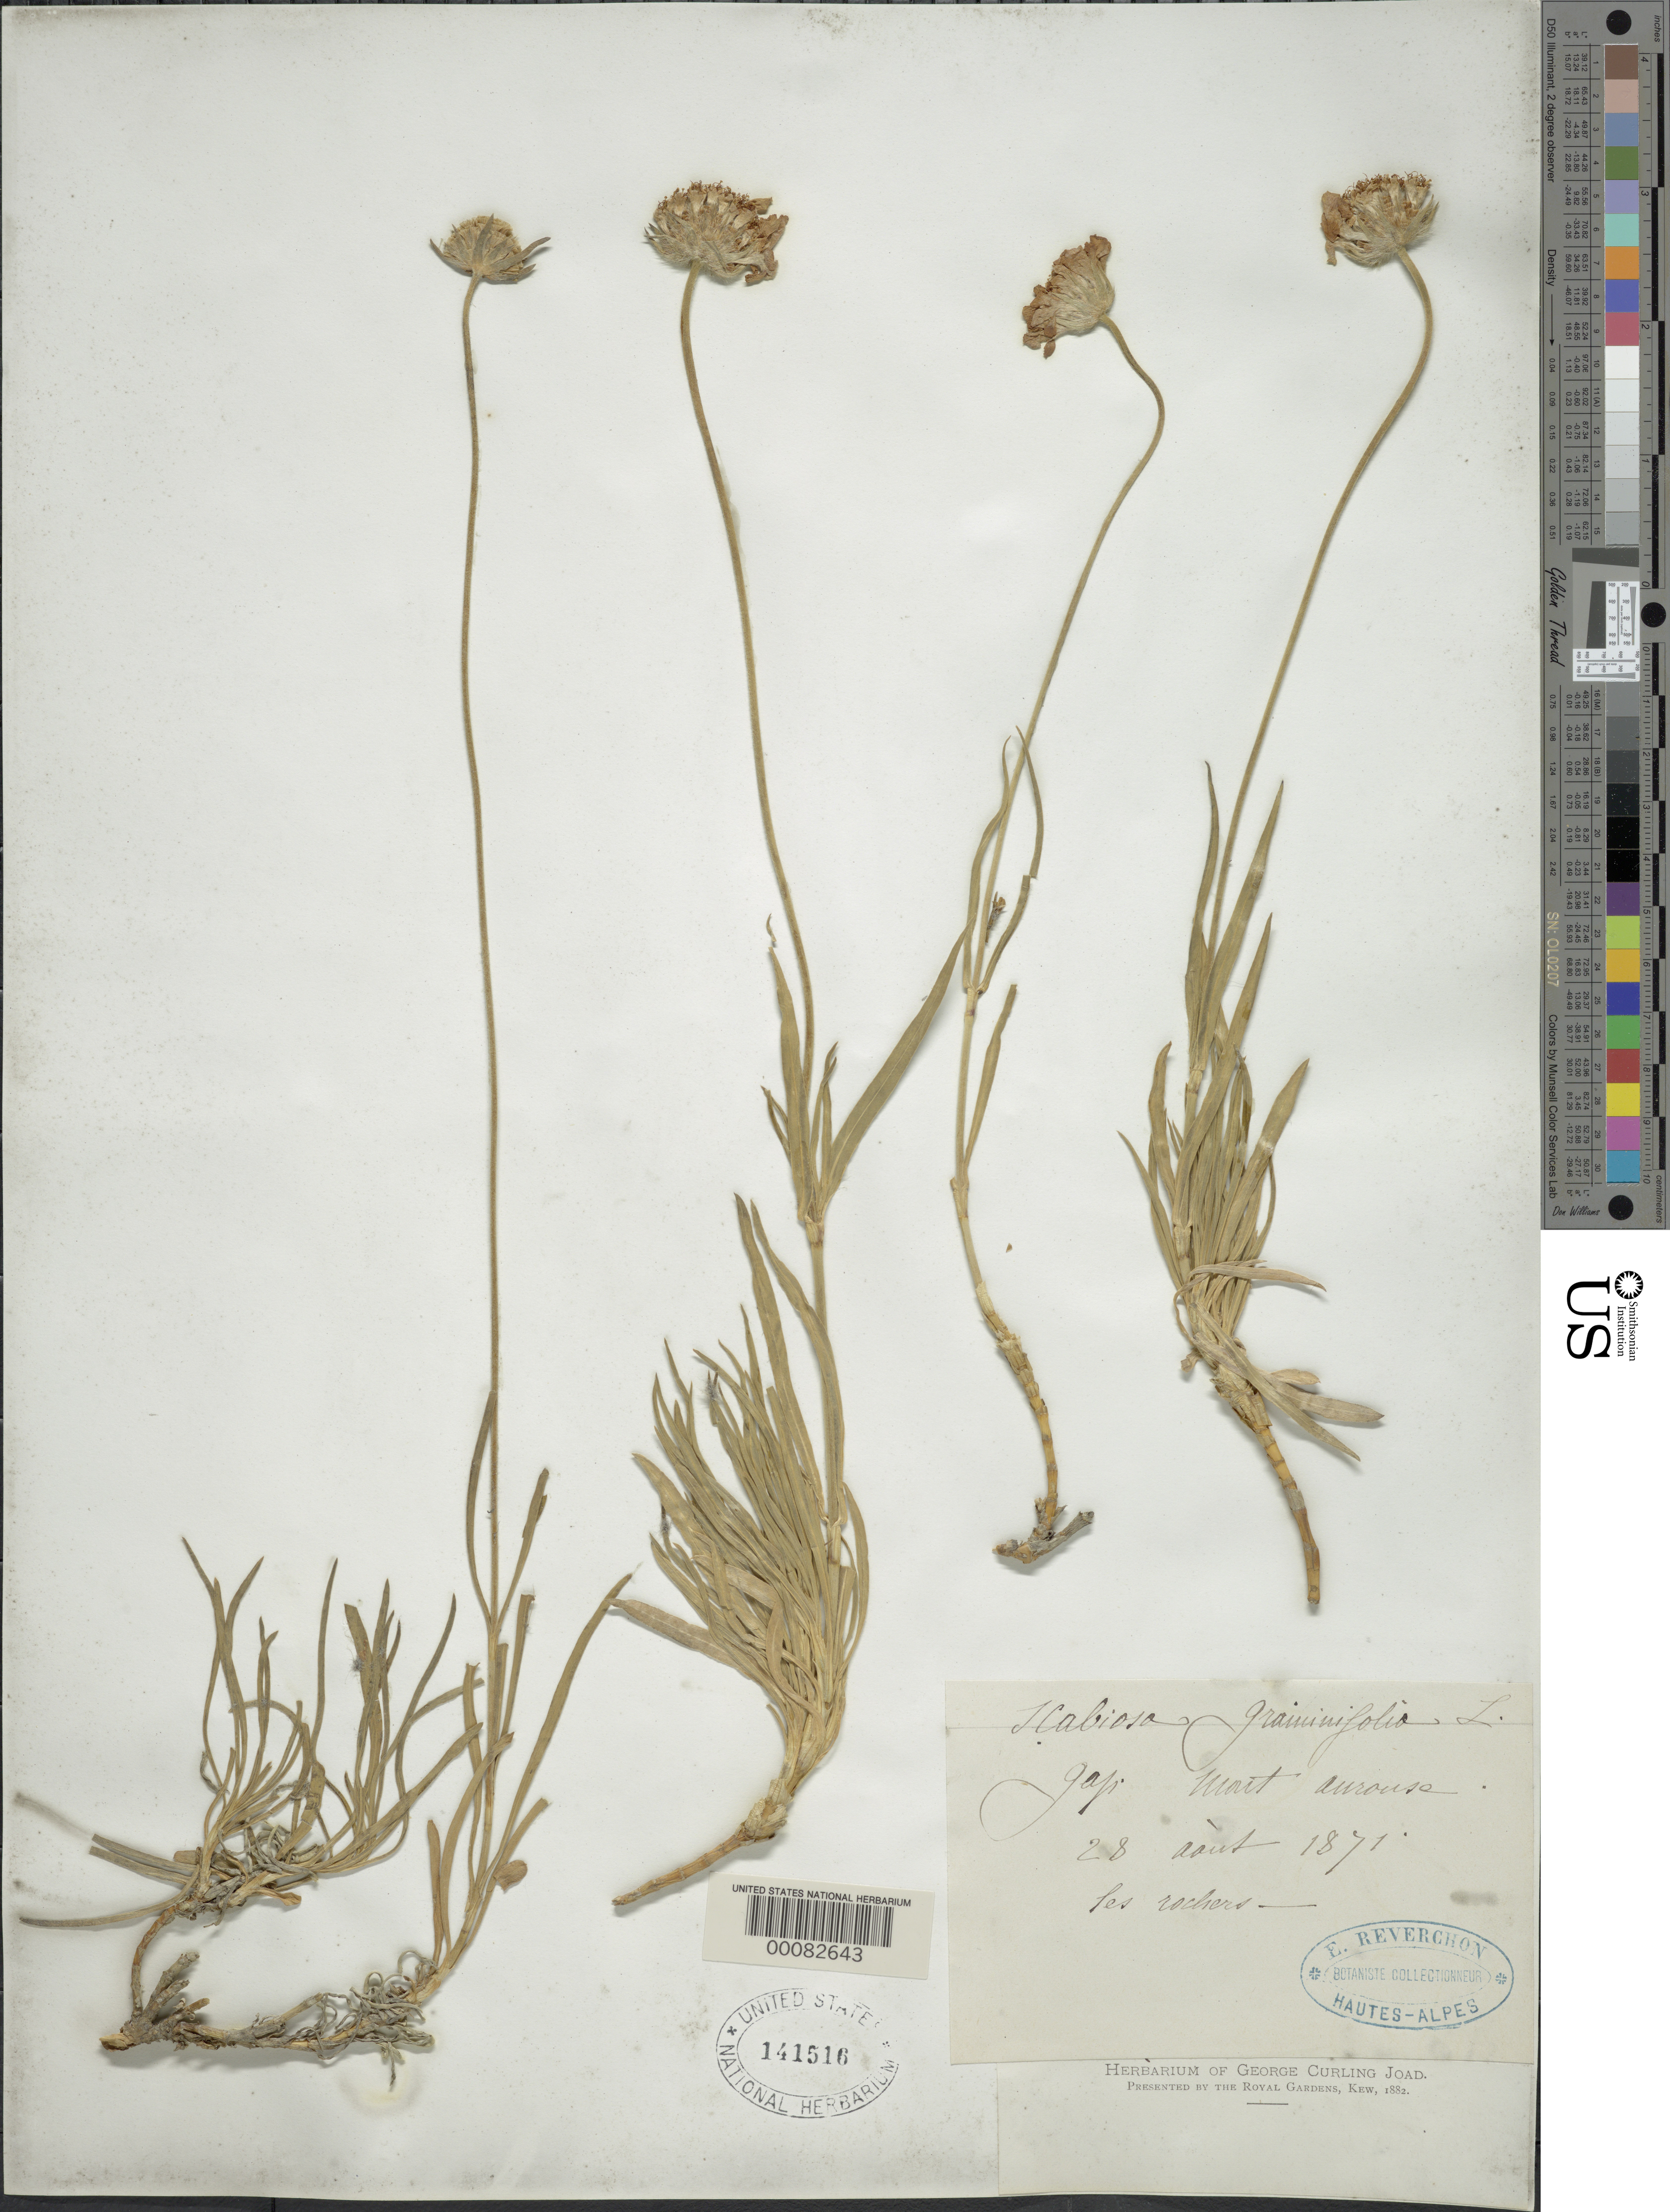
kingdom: Plantae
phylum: Tracheophyta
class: Magnoliopsida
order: Dipsacales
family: Caprifoliaceae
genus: Scabiosa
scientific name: Scabiosa graminifolia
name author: L.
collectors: E. Reverchon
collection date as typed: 28 Aug 1871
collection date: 1871-08-28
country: France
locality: Mont aurouse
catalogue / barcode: US 141516